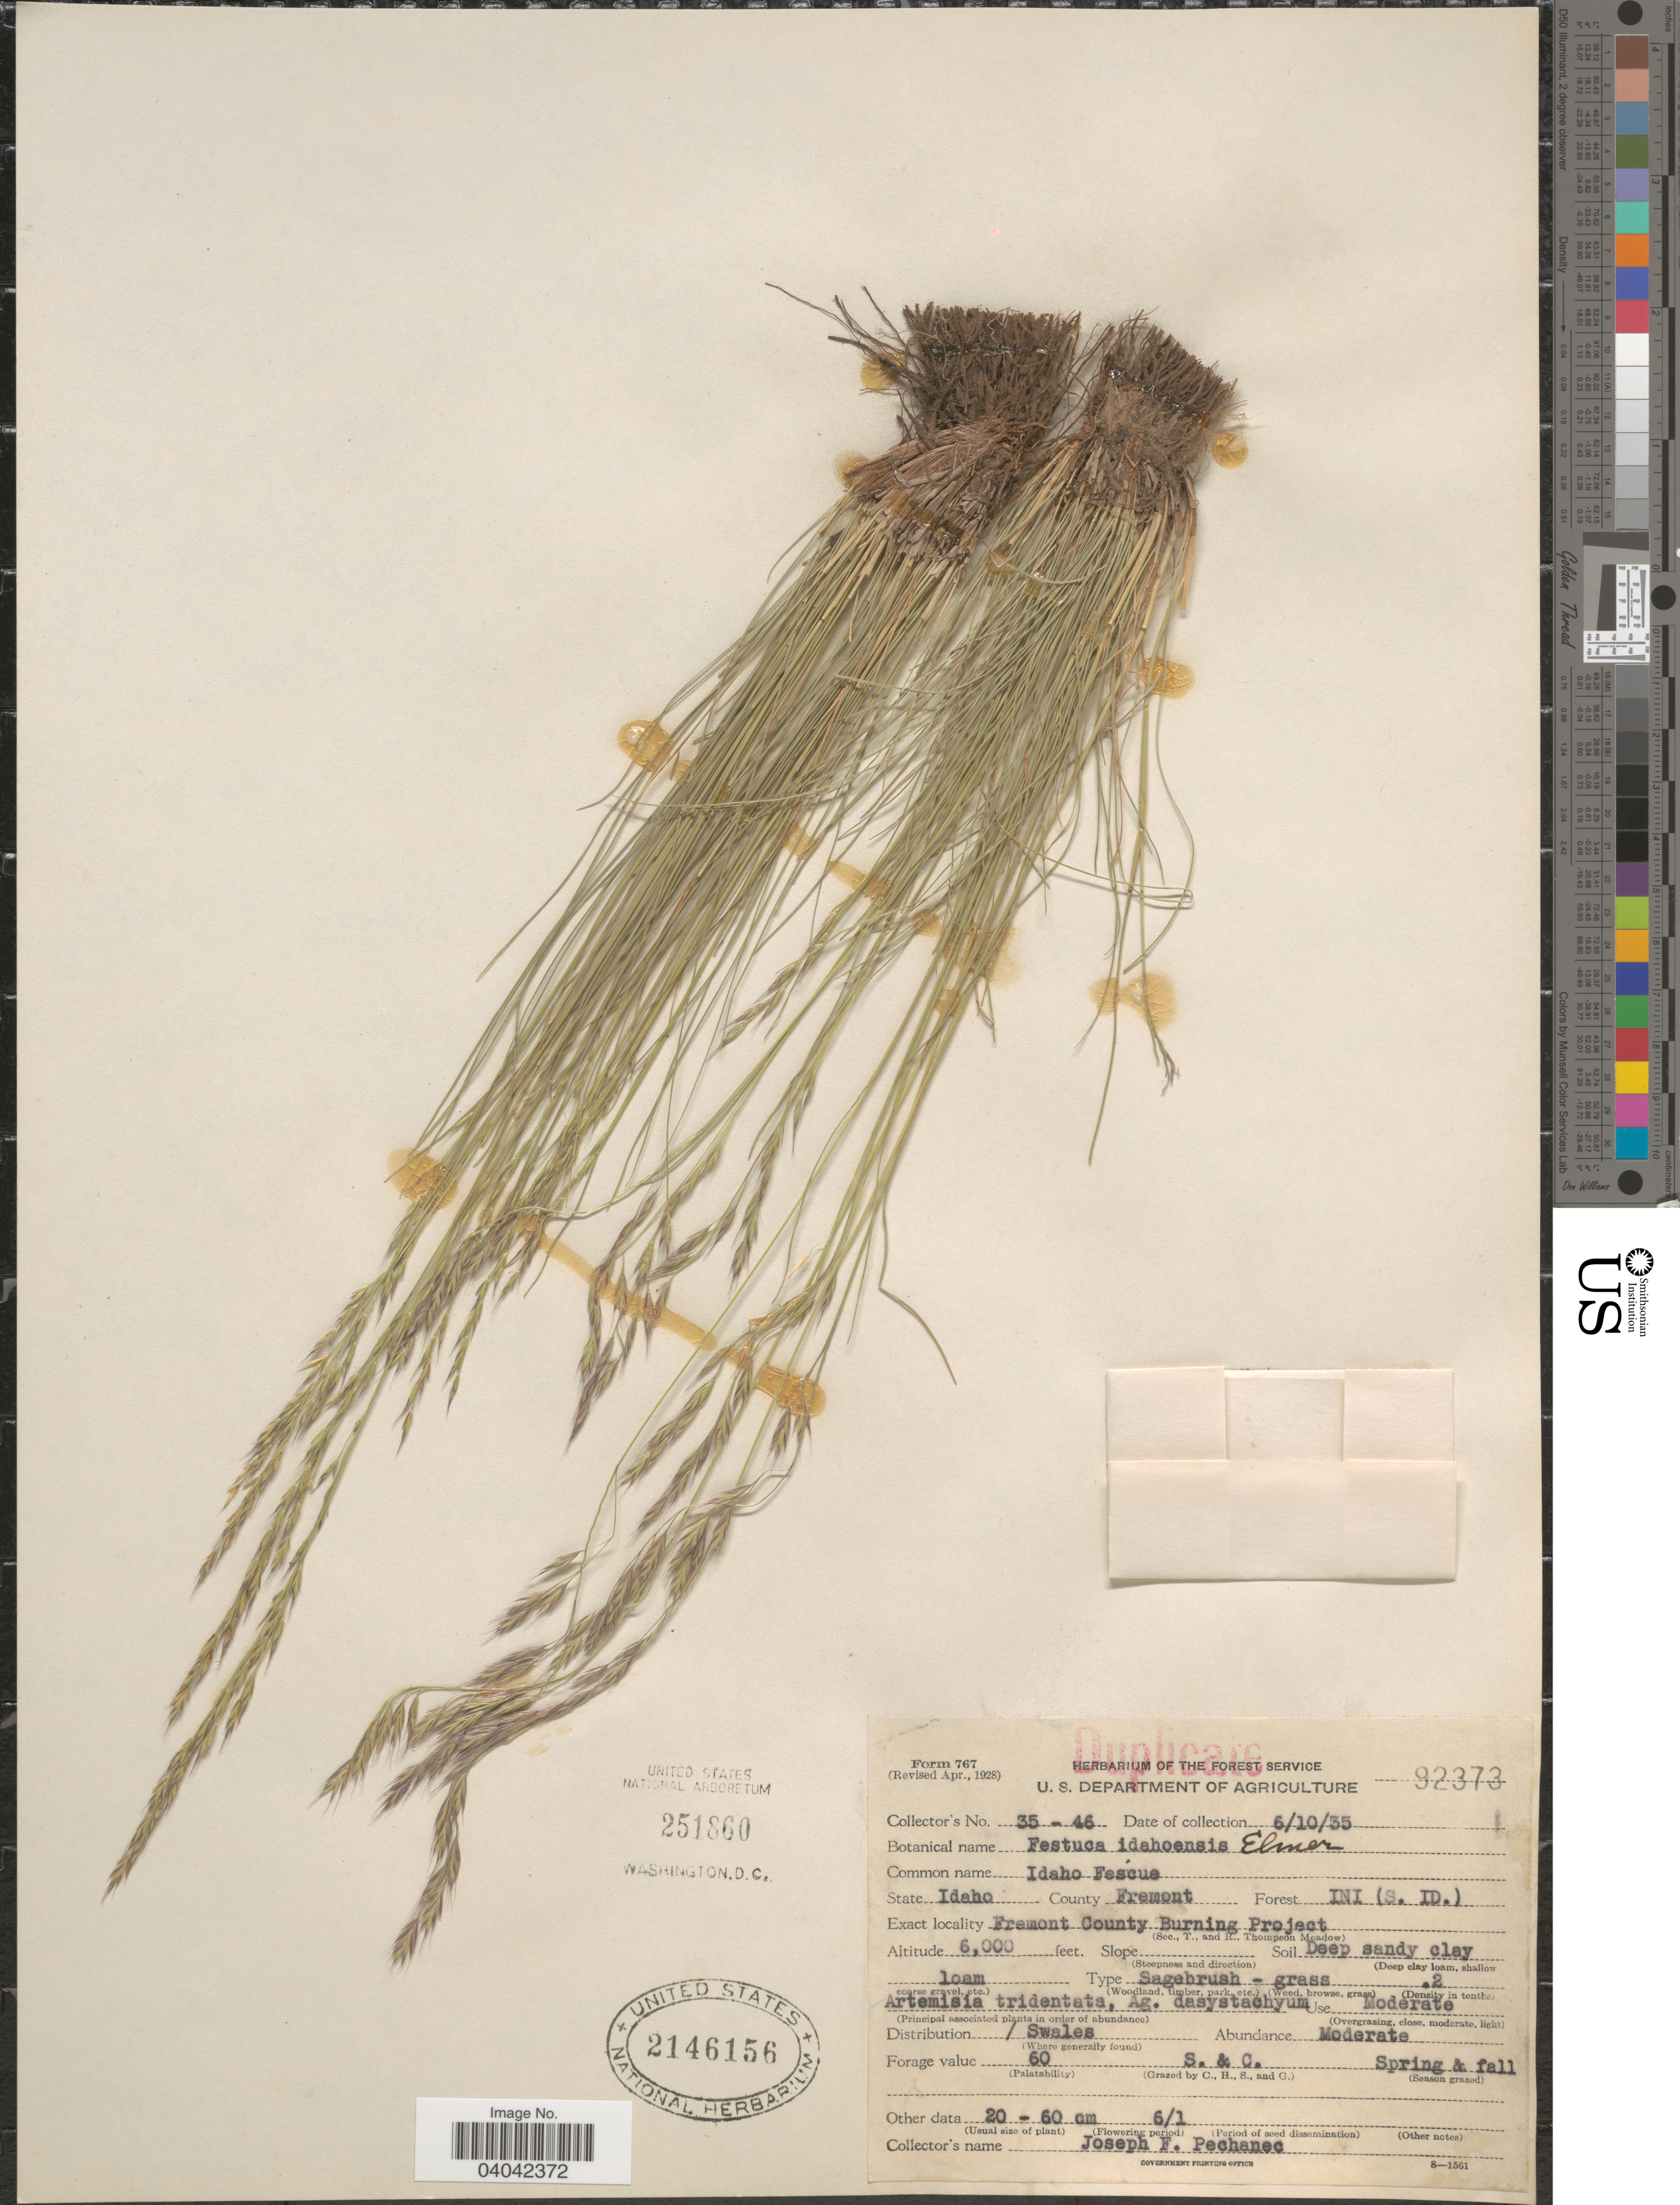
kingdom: Plantae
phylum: Tracheophyta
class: Liliopsida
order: Poales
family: Poaceae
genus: Festuca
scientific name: Festuca idahoensis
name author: Elmer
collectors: J. Pechanec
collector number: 35-46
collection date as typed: Transcribed d/m/y: 10/6/35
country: United States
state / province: Idaho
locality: County Fremont. Forest INI (S. ID.). Fremont County Burning Project.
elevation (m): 1829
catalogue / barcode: US 2146156